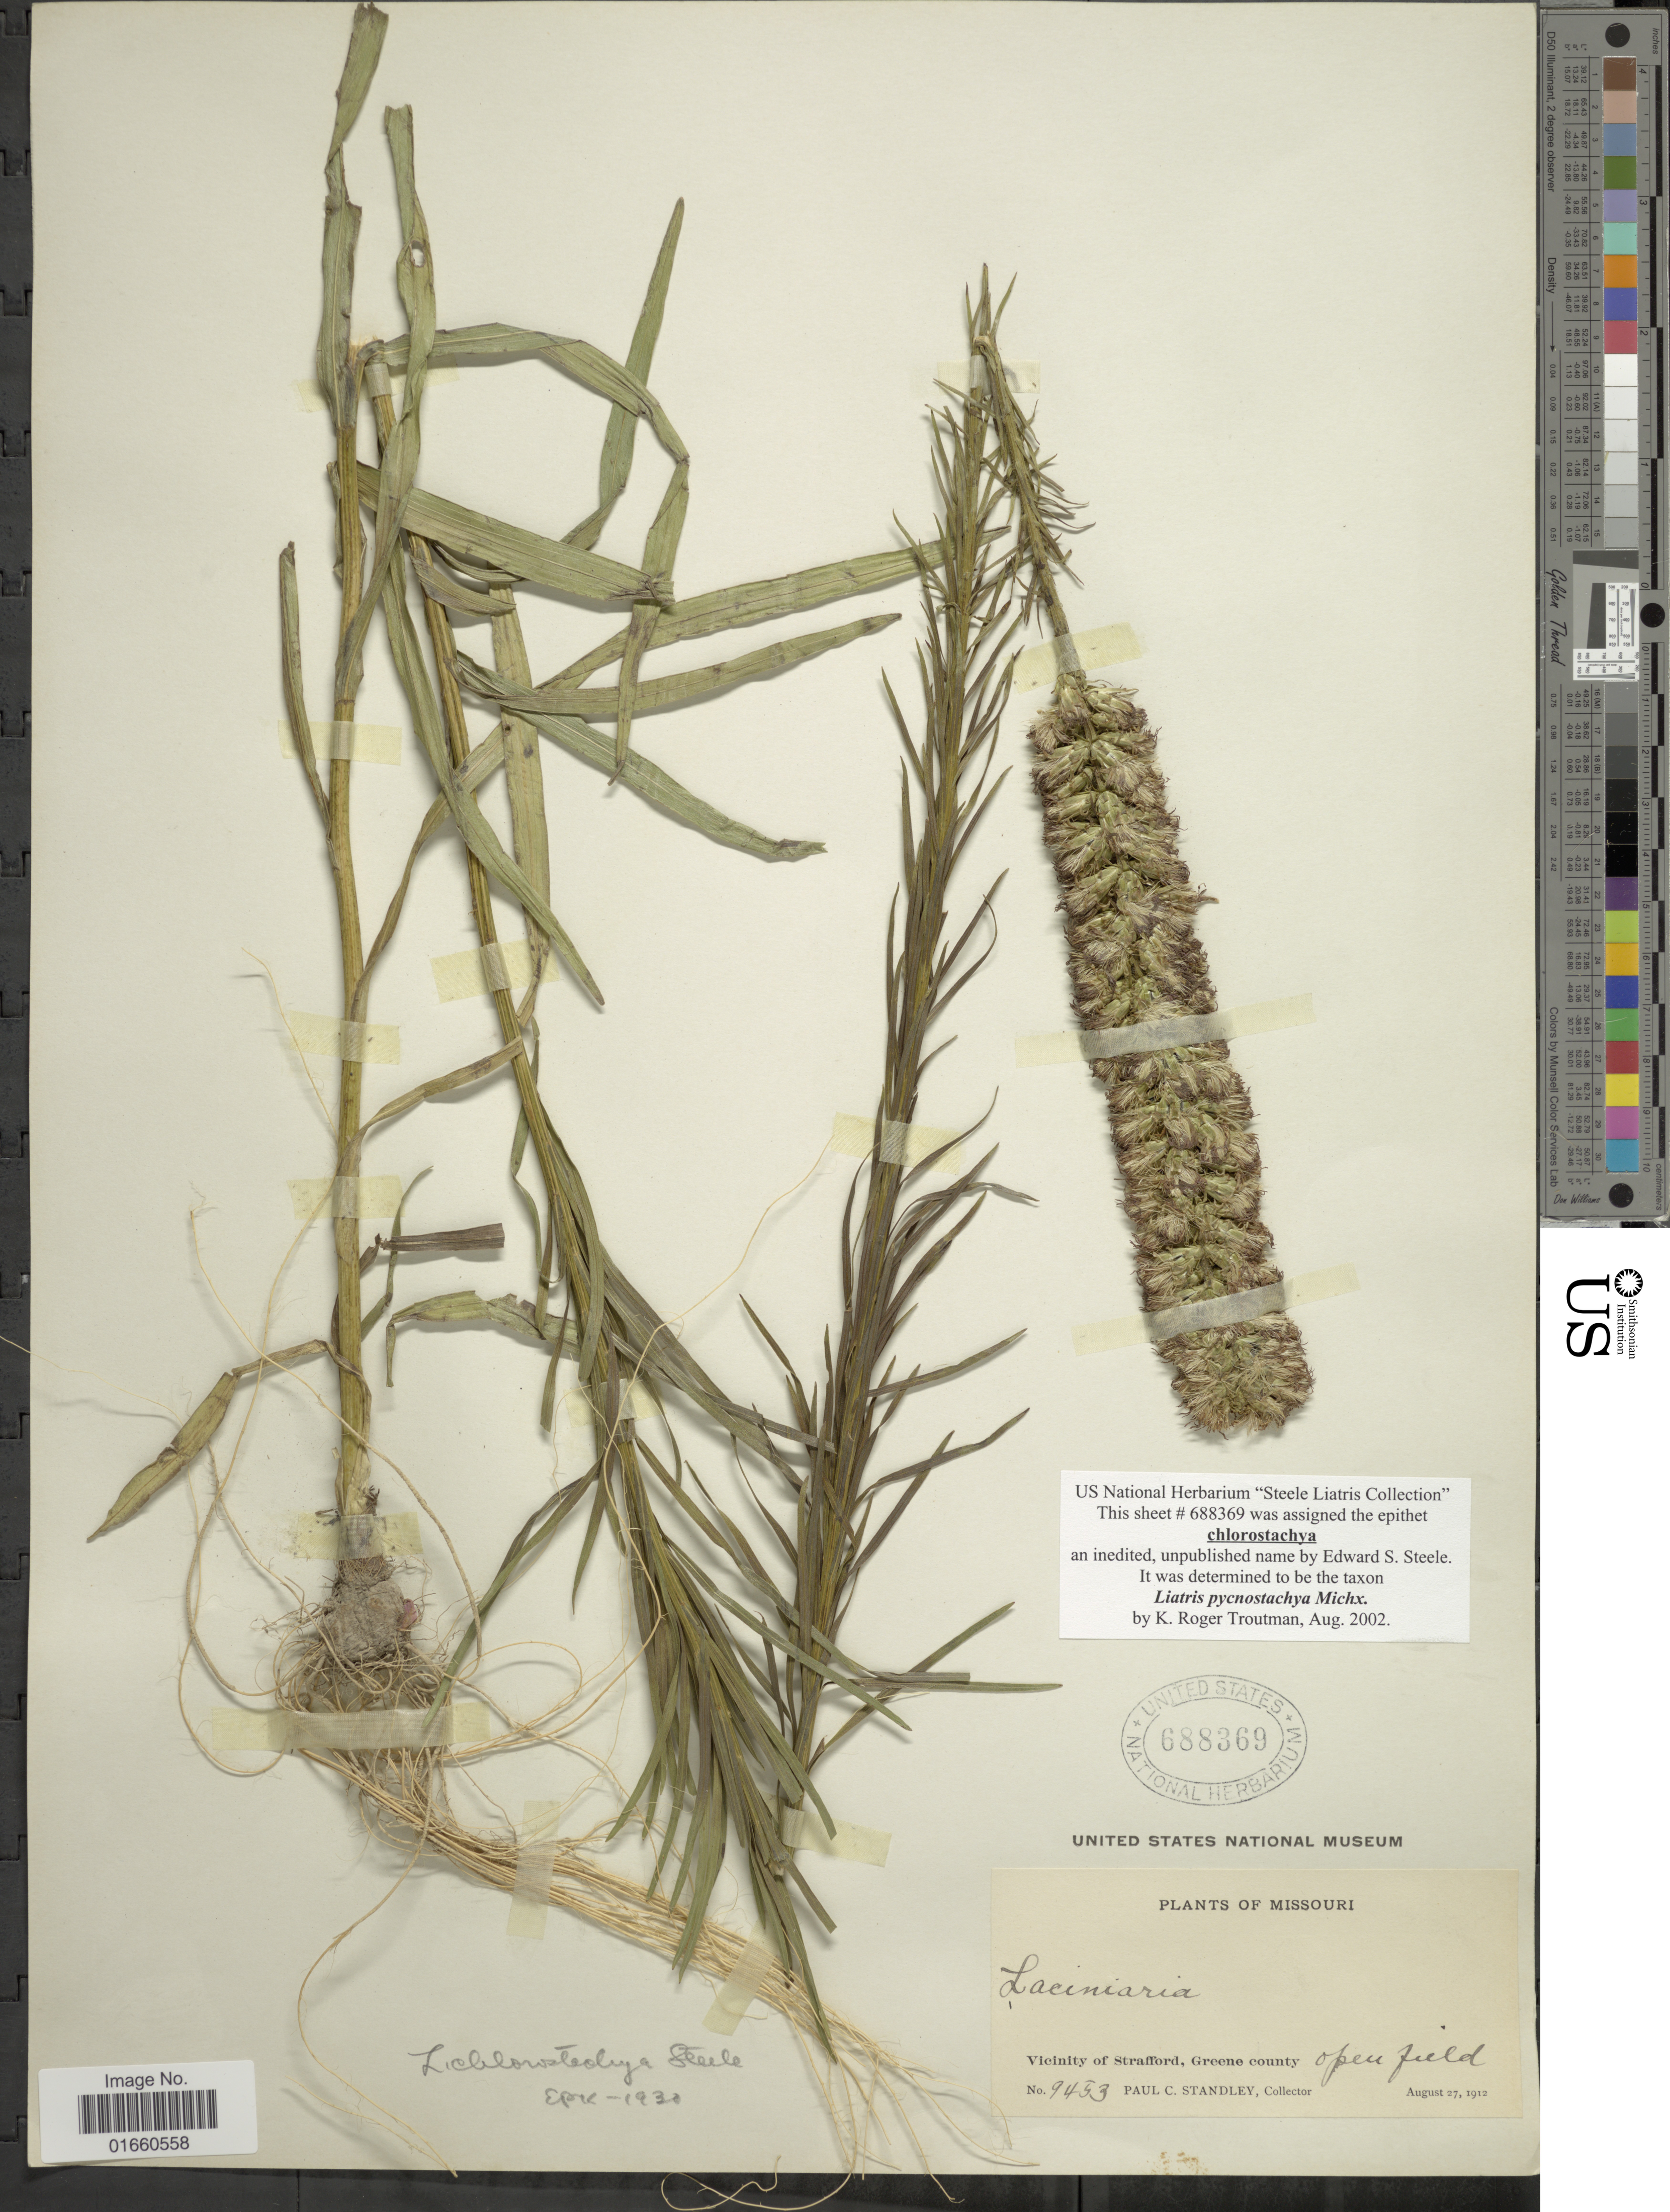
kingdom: Plantae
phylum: Tracheophyta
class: Magnoliopsida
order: Asterales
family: Asteraceae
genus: Liatris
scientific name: Liatris pycnostachya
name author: Michx.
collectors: P. C. Standley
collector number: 9453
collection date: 1912-08-27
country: United States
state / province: Mississippi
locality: Vicinity of Strafford, Greene county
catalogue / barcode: US 688369